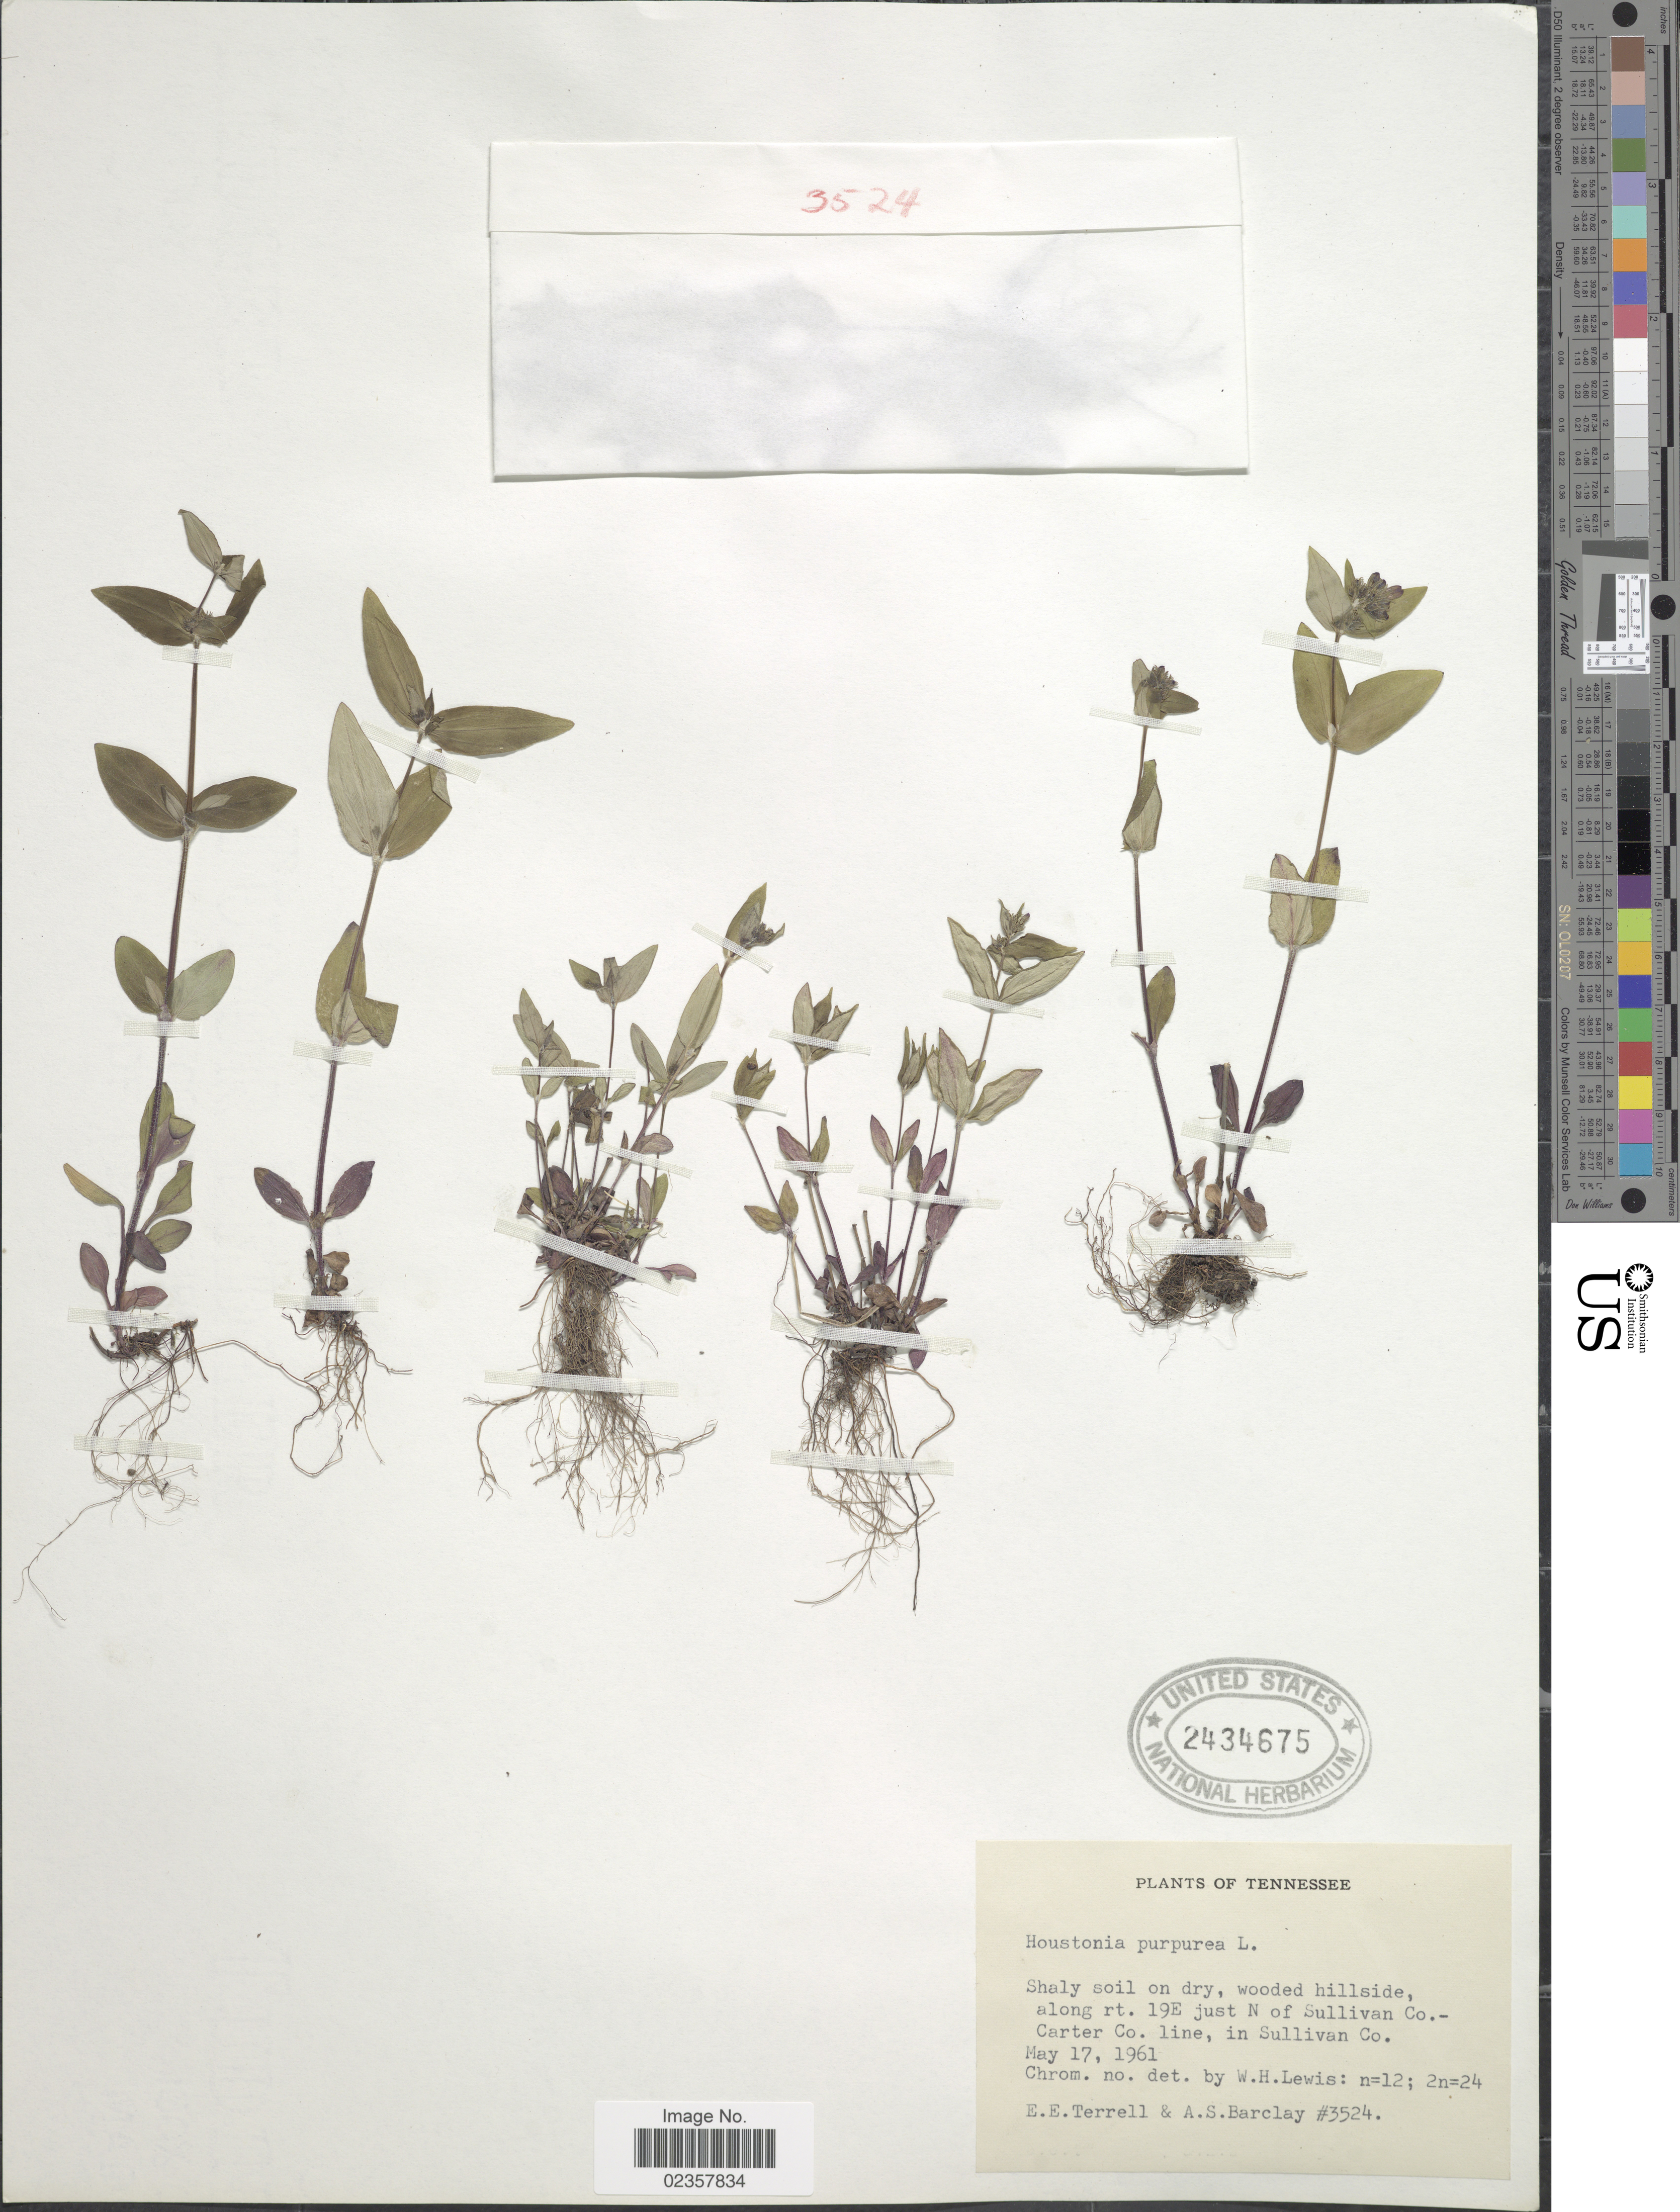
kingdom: Plantae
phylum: Tracheophyta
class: Magnoliopsida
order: Gentianales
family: Rubiaceae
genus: Houstonia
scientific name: Houstonia purpurea var. purpurea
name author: L.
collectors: E. E. Terrell & A. S. Barclay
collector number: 3524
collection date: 1961-05-17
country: United States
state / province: Tennessee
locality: Shaly soil on dry , wooded hillside along rt. 19E just N of Sullivan Co.- Carter Co. line, in Sullivan Co.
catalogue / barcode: US 2434675